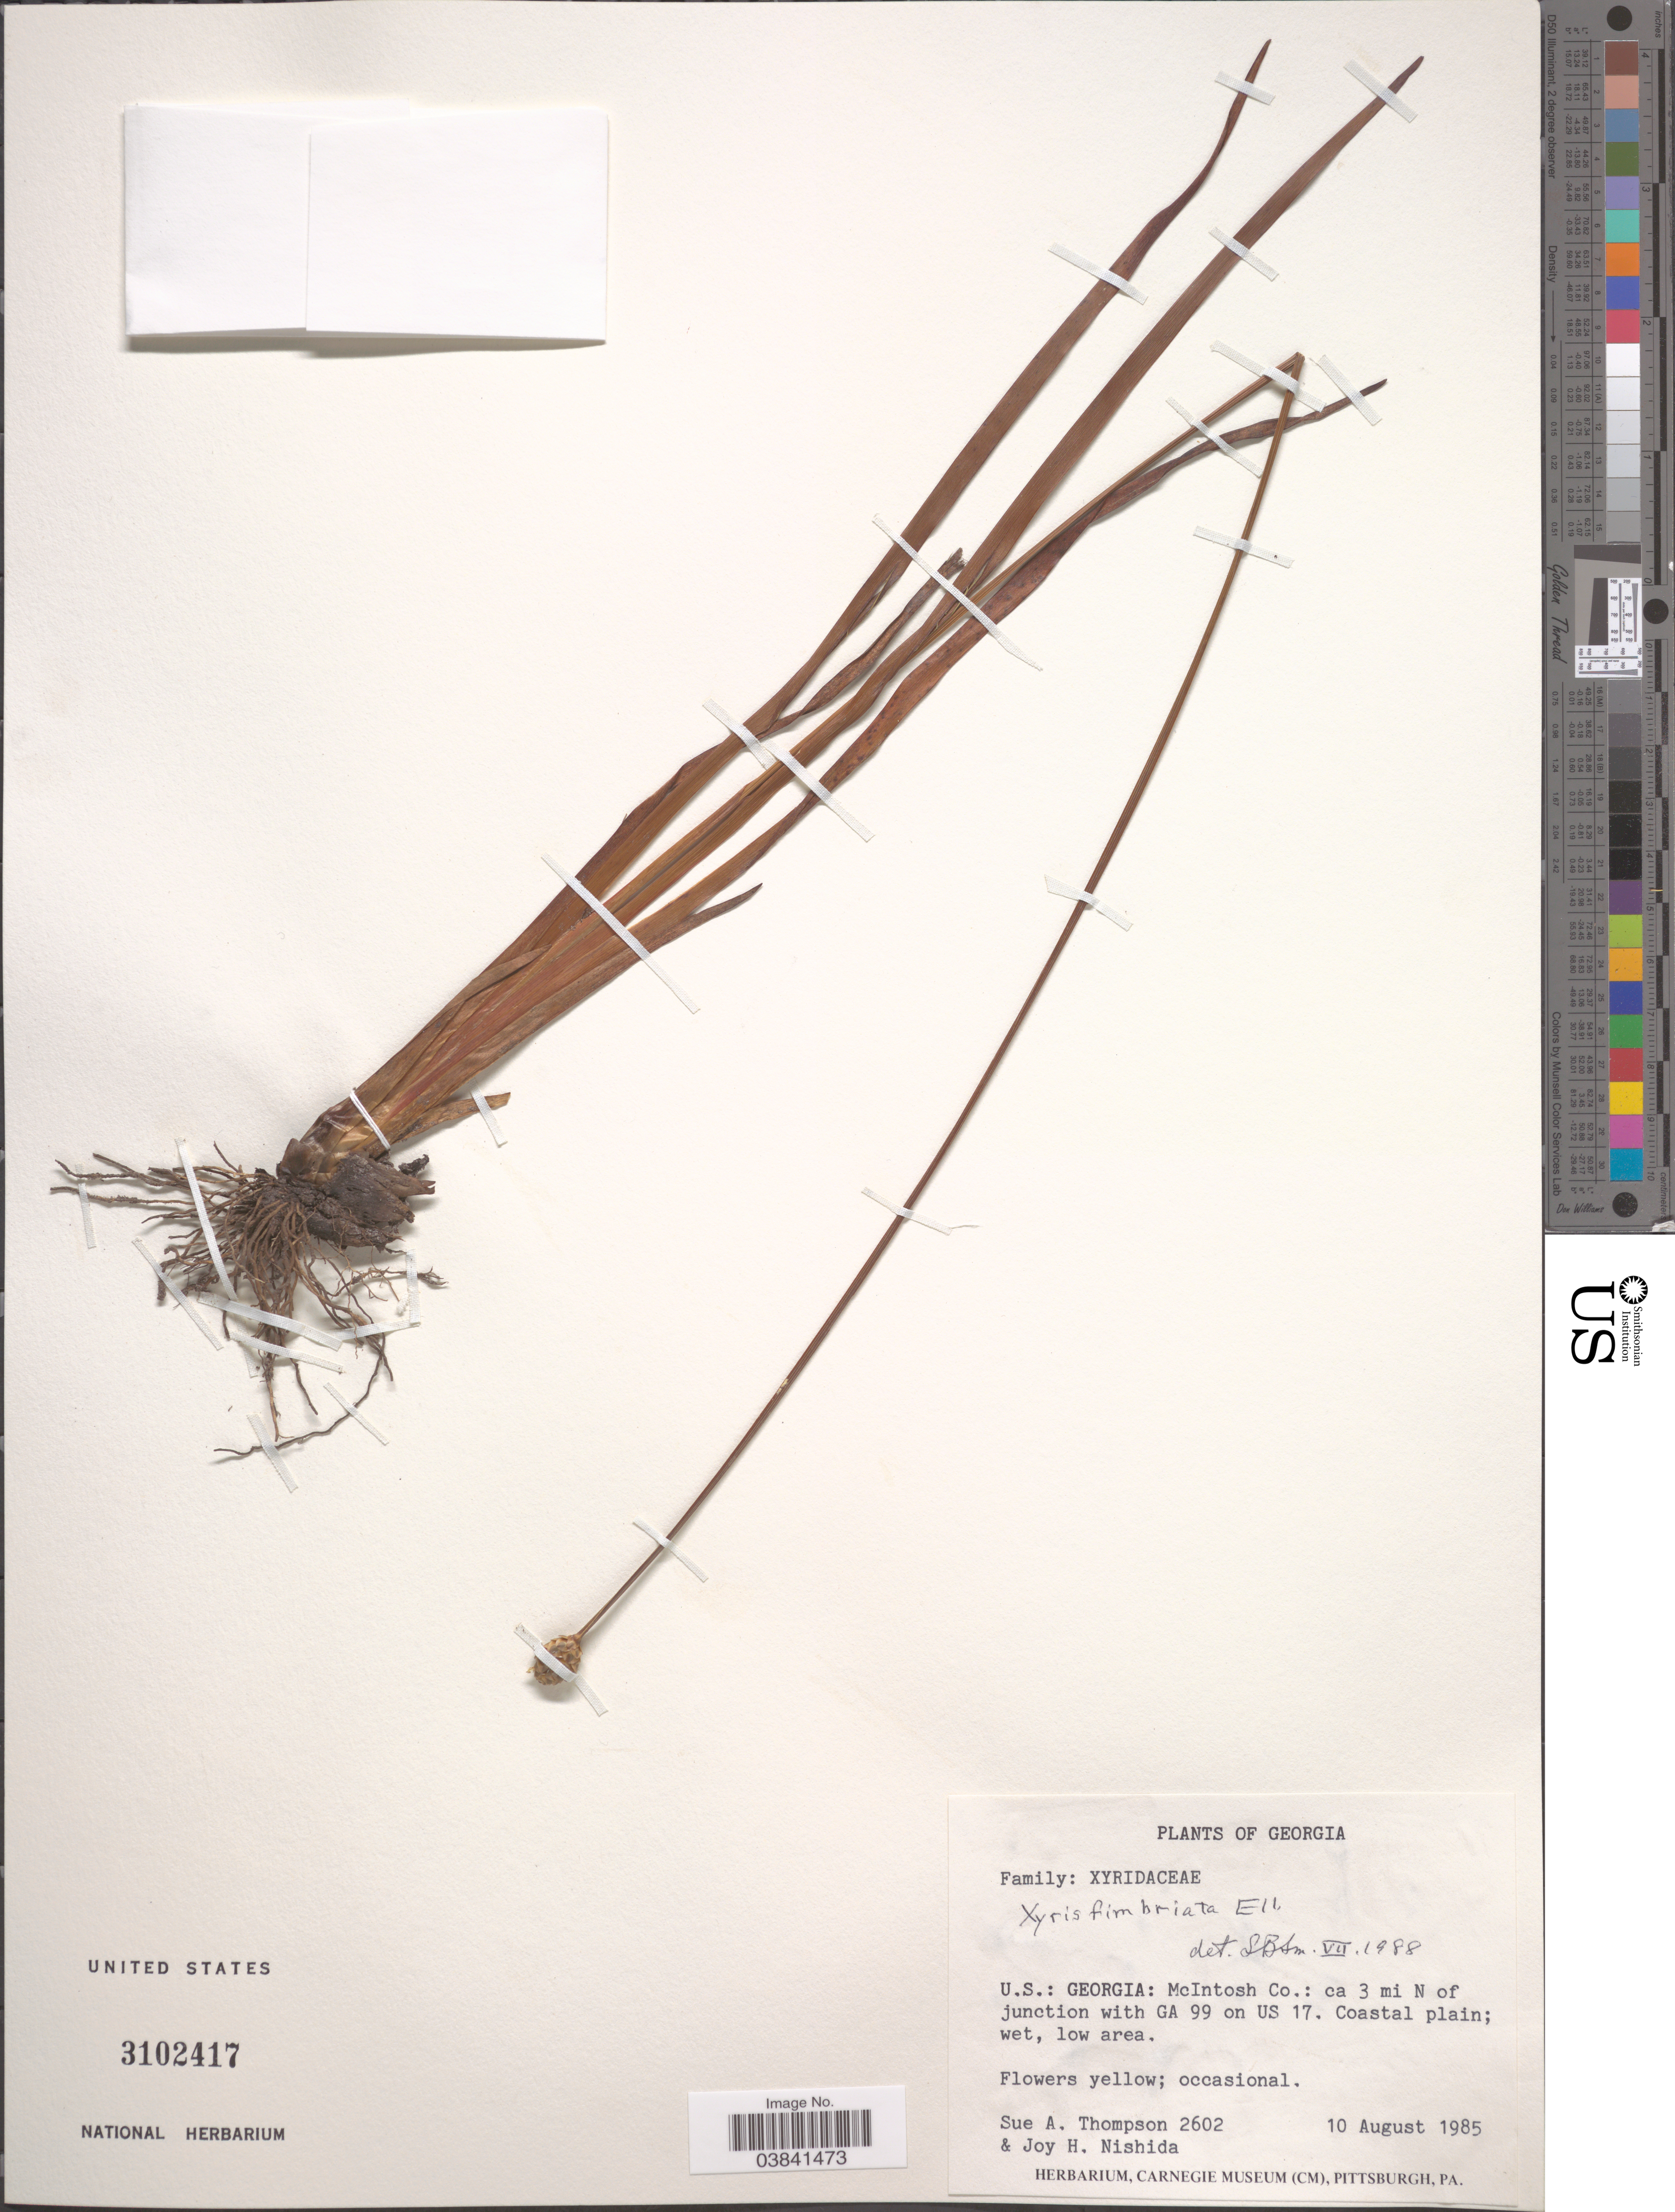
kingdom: Plantae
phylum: Tracheophyta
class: Liliopsida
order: Poales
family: Xyridaceae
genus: Xyris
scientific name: Xyris fimbriata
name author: Elliott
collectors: S. A. Thompson & J. Nishida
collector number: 2602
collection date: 1985-08-10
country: United States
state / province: Georgia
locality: U.S.: Georgia: McIntosh Co.: ca 3 mi N of junction with GA 99 on US 17.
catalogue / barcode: US 3102417